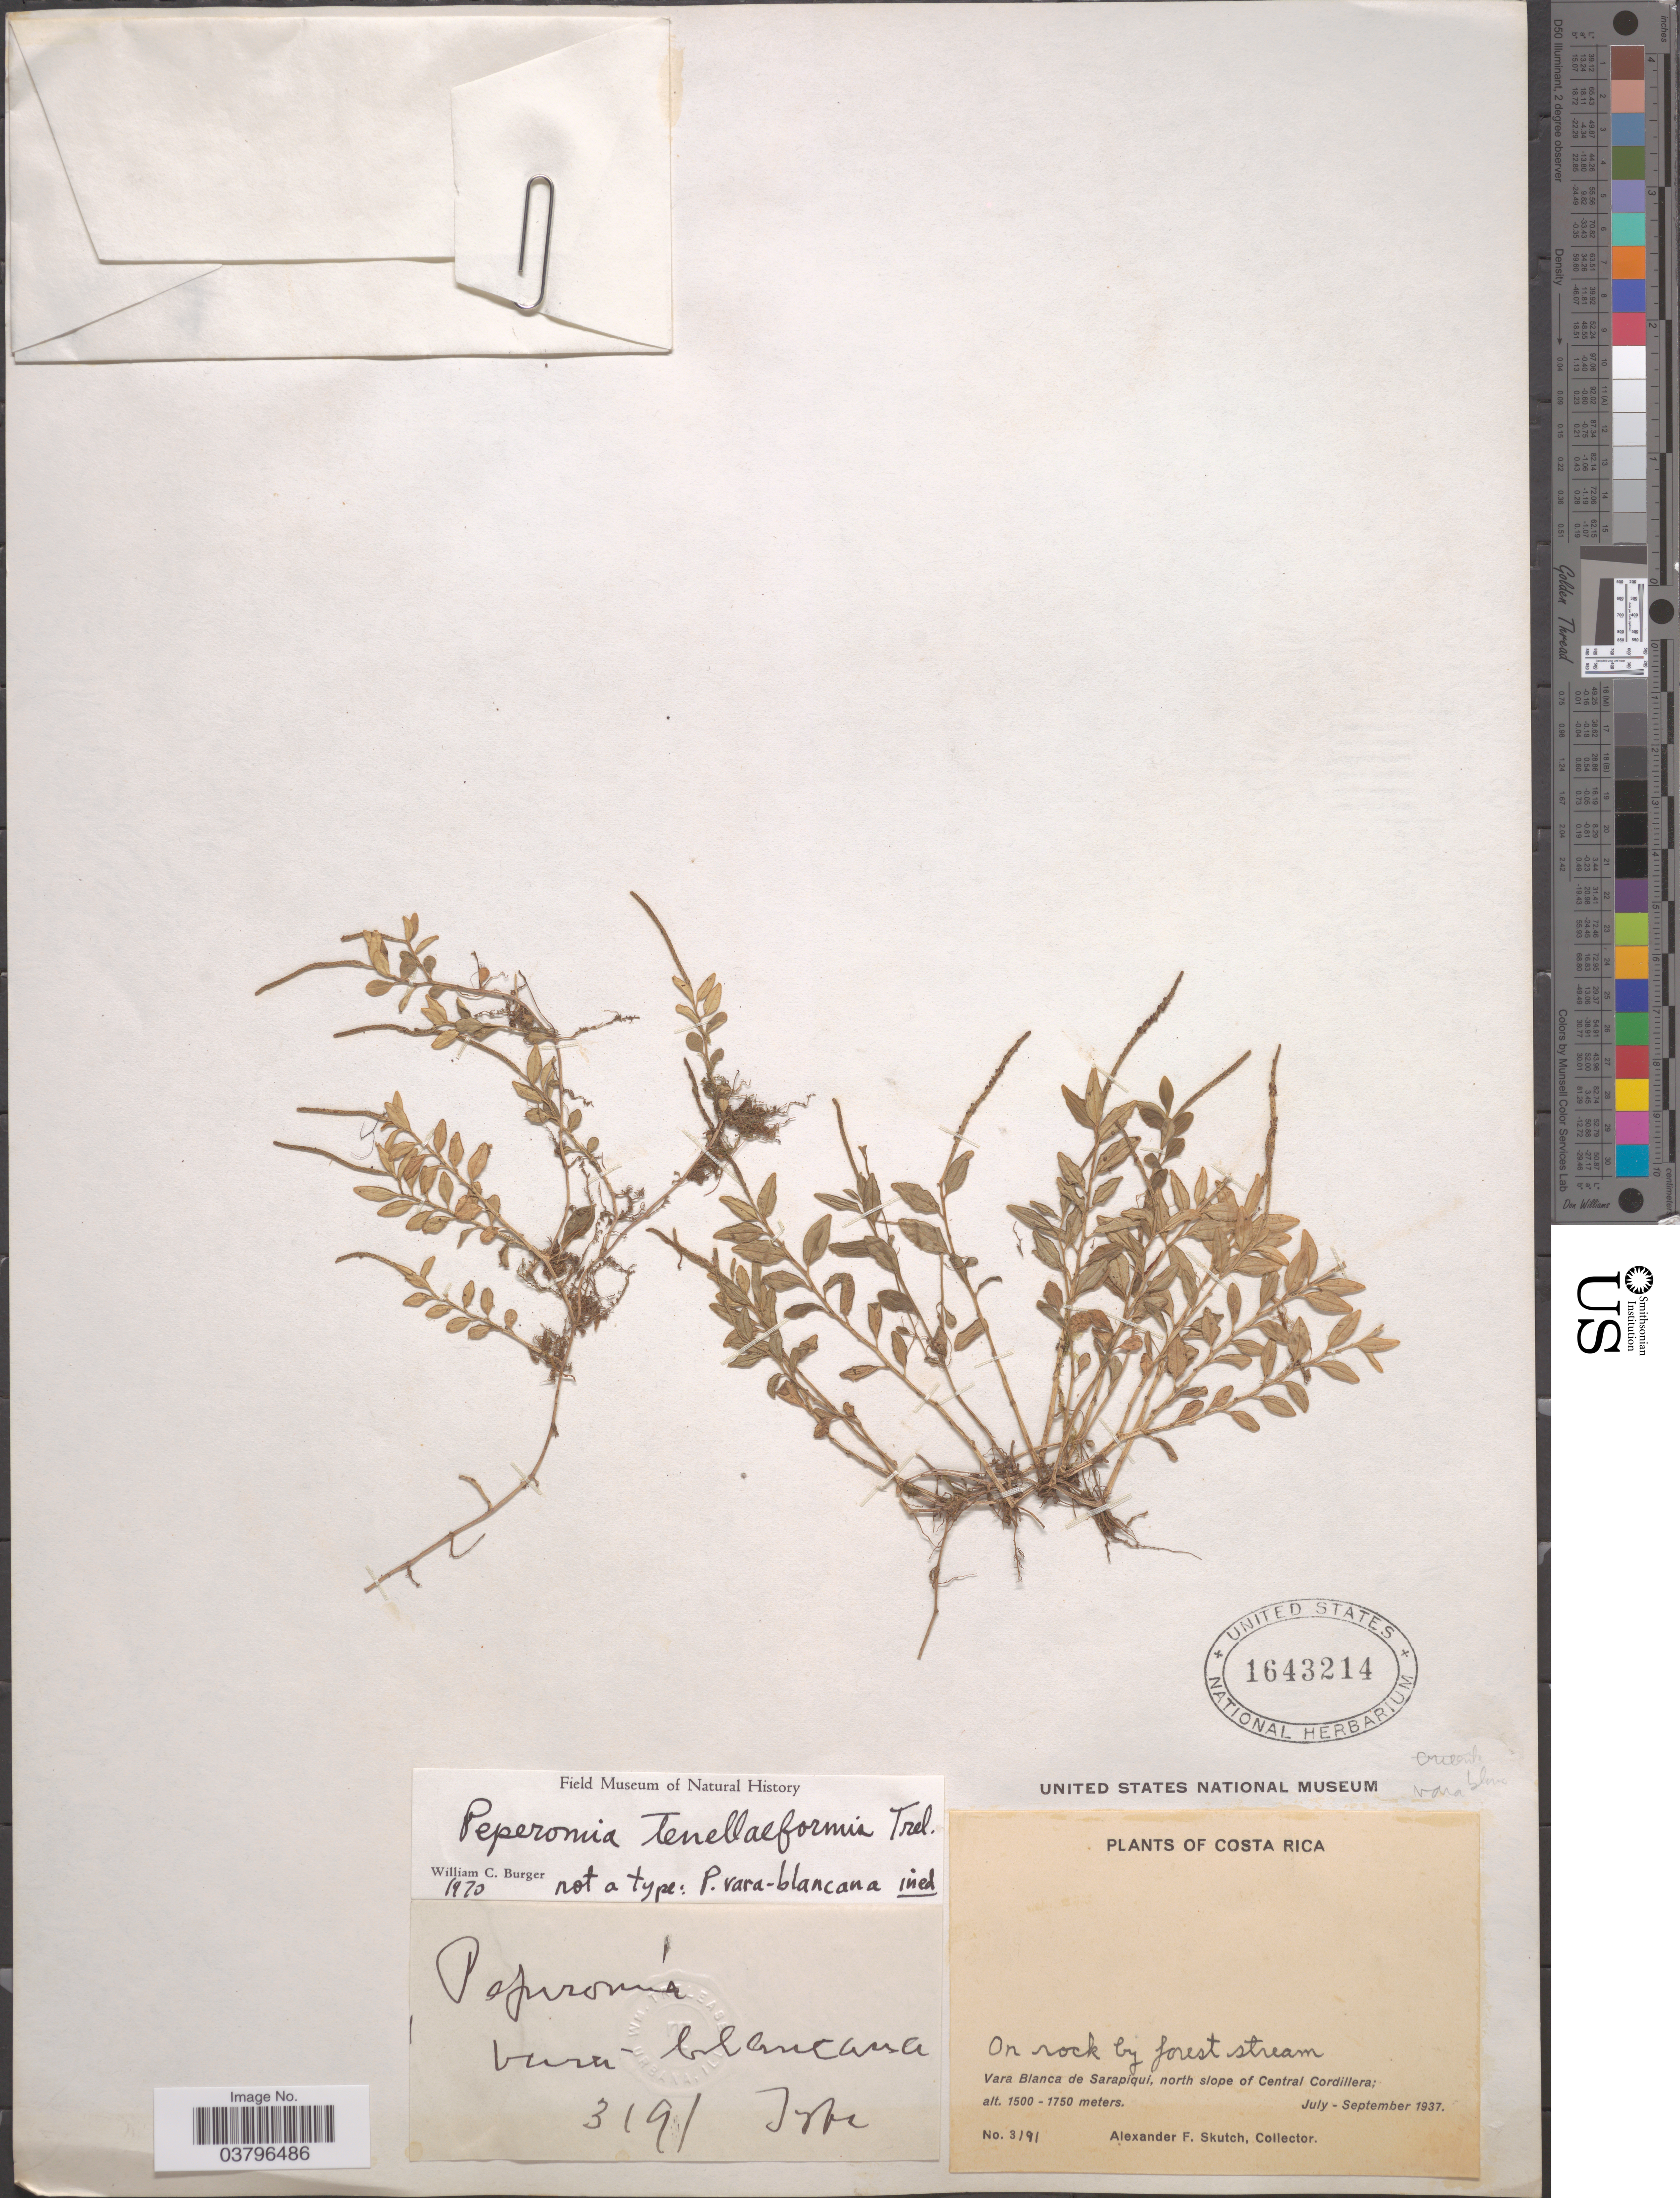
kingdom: Plantae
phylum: Tracheophyta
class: Magnoliopsida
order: Piperales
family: Piperaceae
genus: Peperomia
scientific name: Peperomia tenellaeformis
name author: Trel.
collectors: A. F. Skutch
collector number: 3191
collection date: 1937-07/1937-09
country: Costa Rica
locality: Vara Blanca de Sarapiqui, north slope of Central Cordillera.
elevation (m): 1500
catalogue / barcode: US 1643214